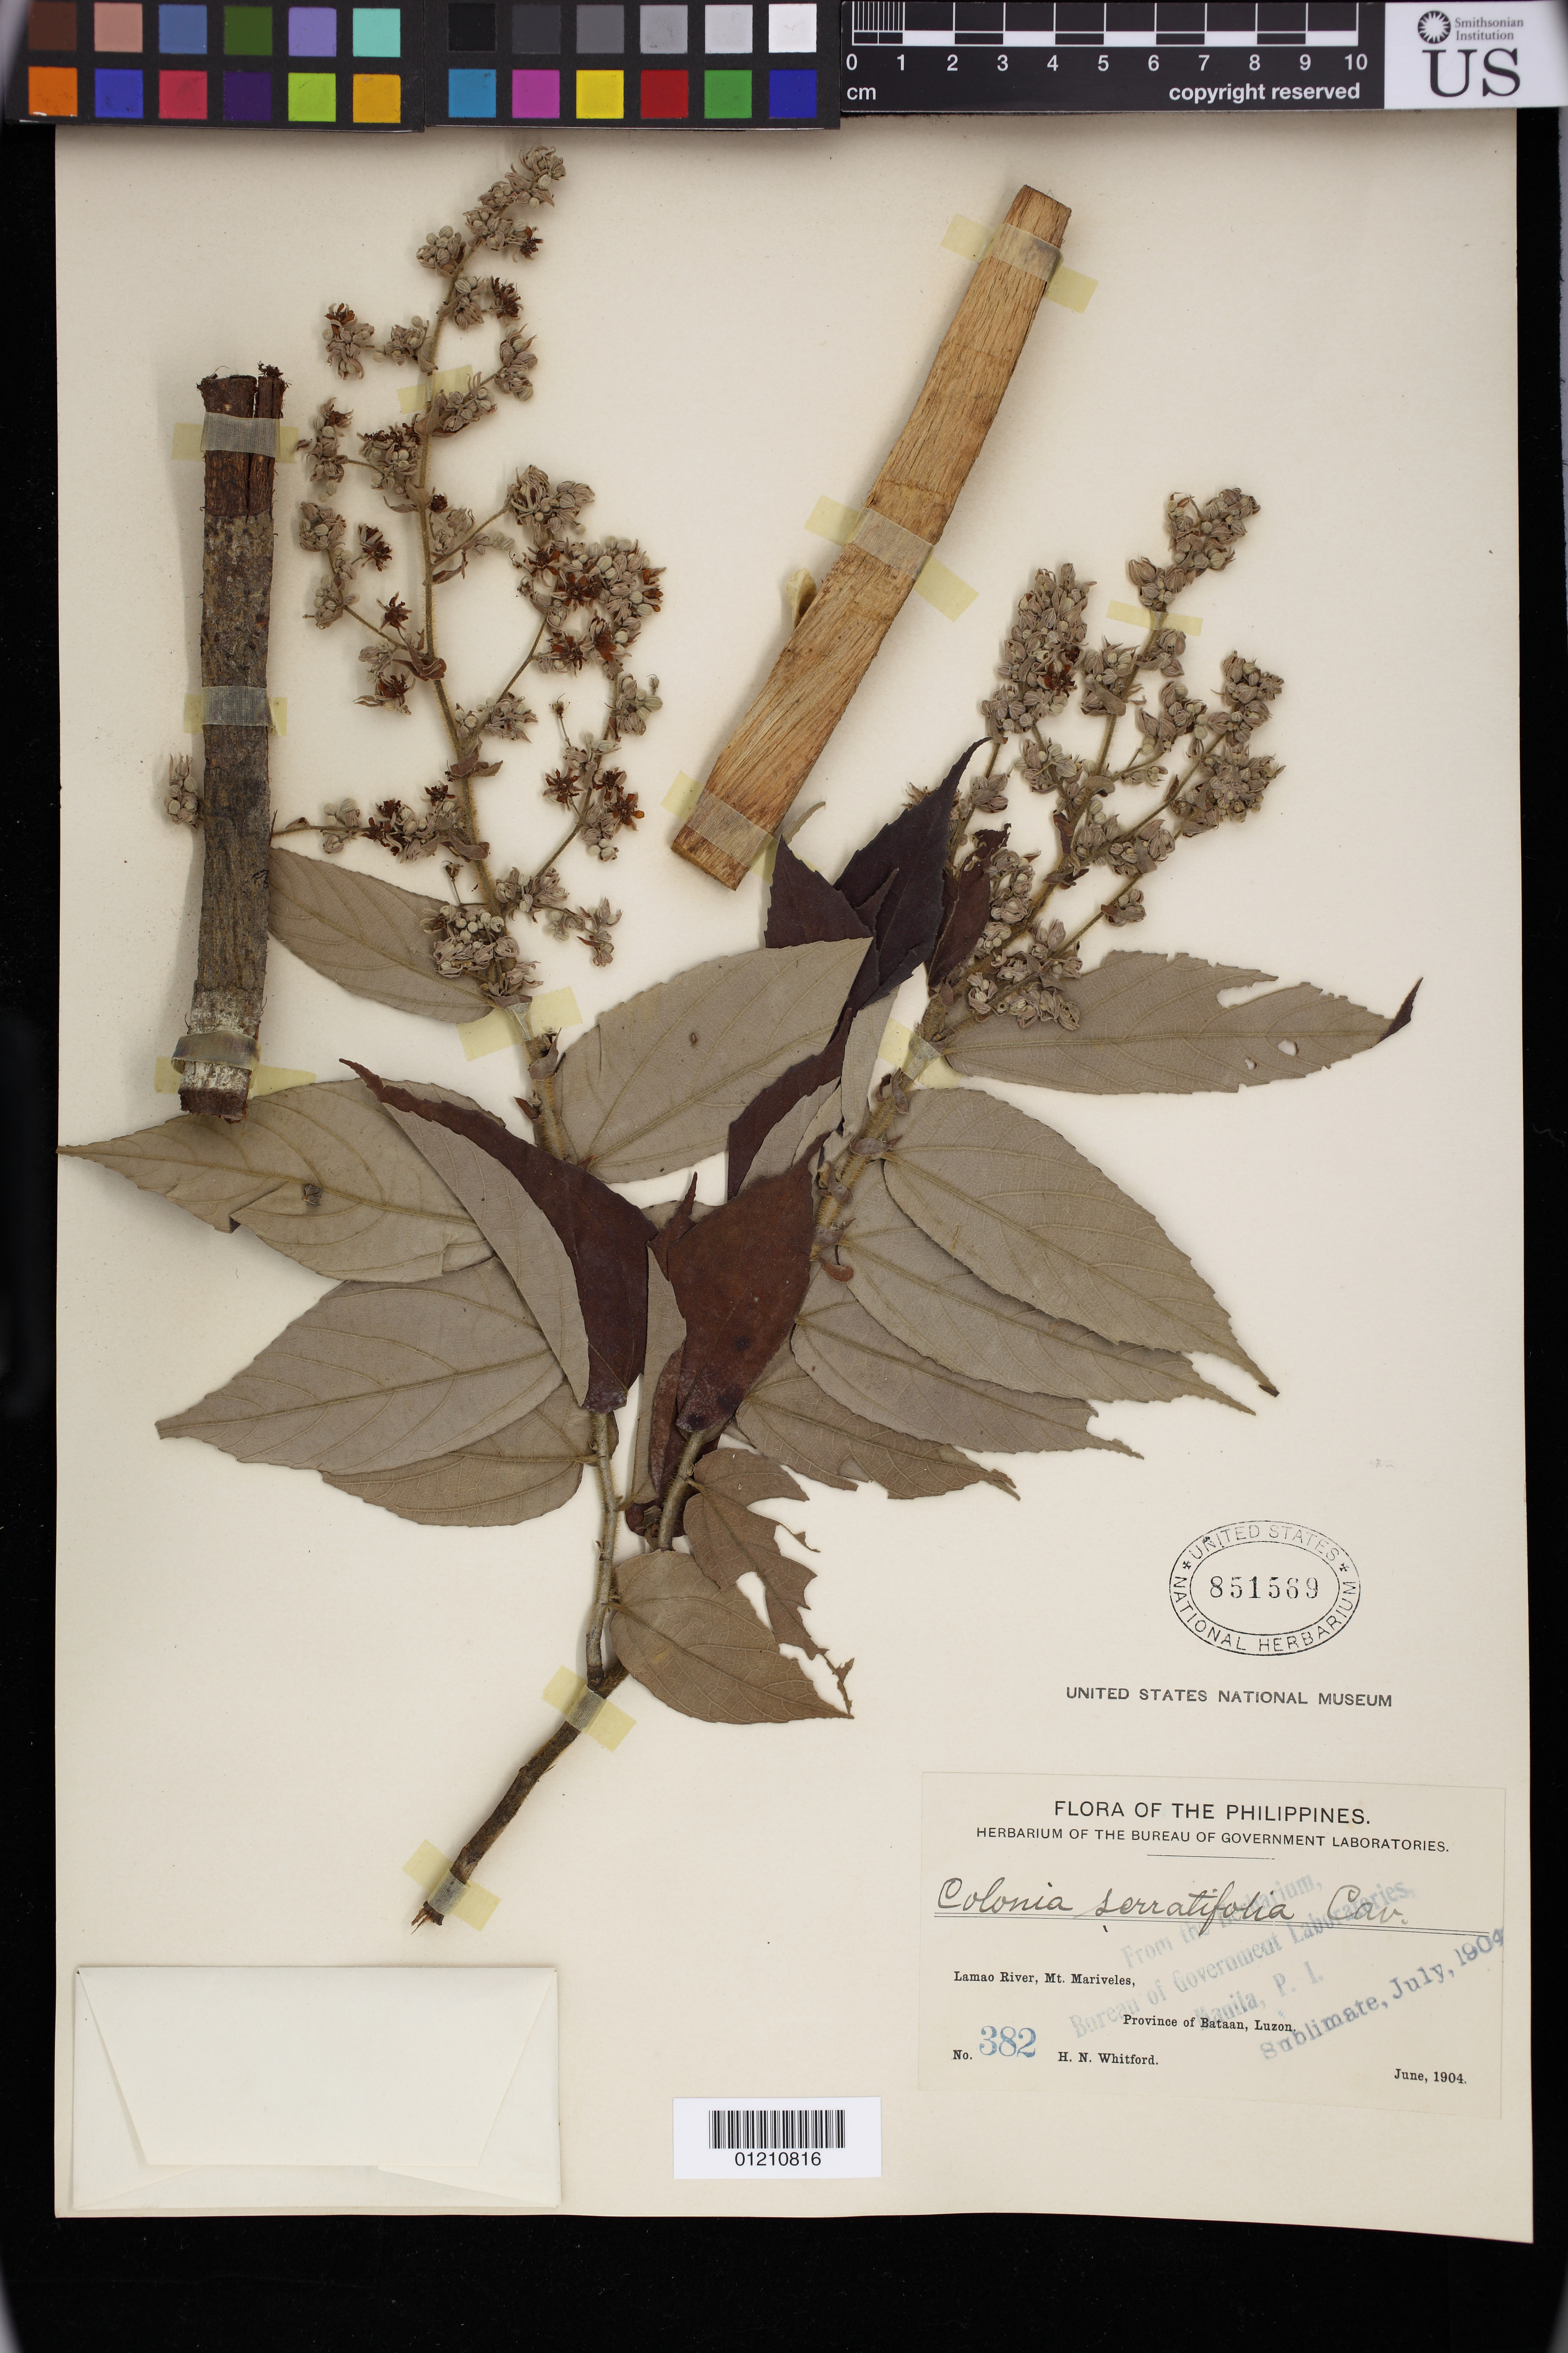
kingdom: Plantae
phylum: Tracheophyta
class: Magnoliopsida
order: Malvales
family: Malvaceae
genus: Colona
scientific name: Colona serratifolia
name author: Cav.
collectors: H. N. Whitford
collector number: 382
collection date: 1904-06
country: Philippines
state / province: Central Luzon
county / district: Bataan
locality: Lamao River, Mt. Mariveles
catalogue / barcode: US 851569